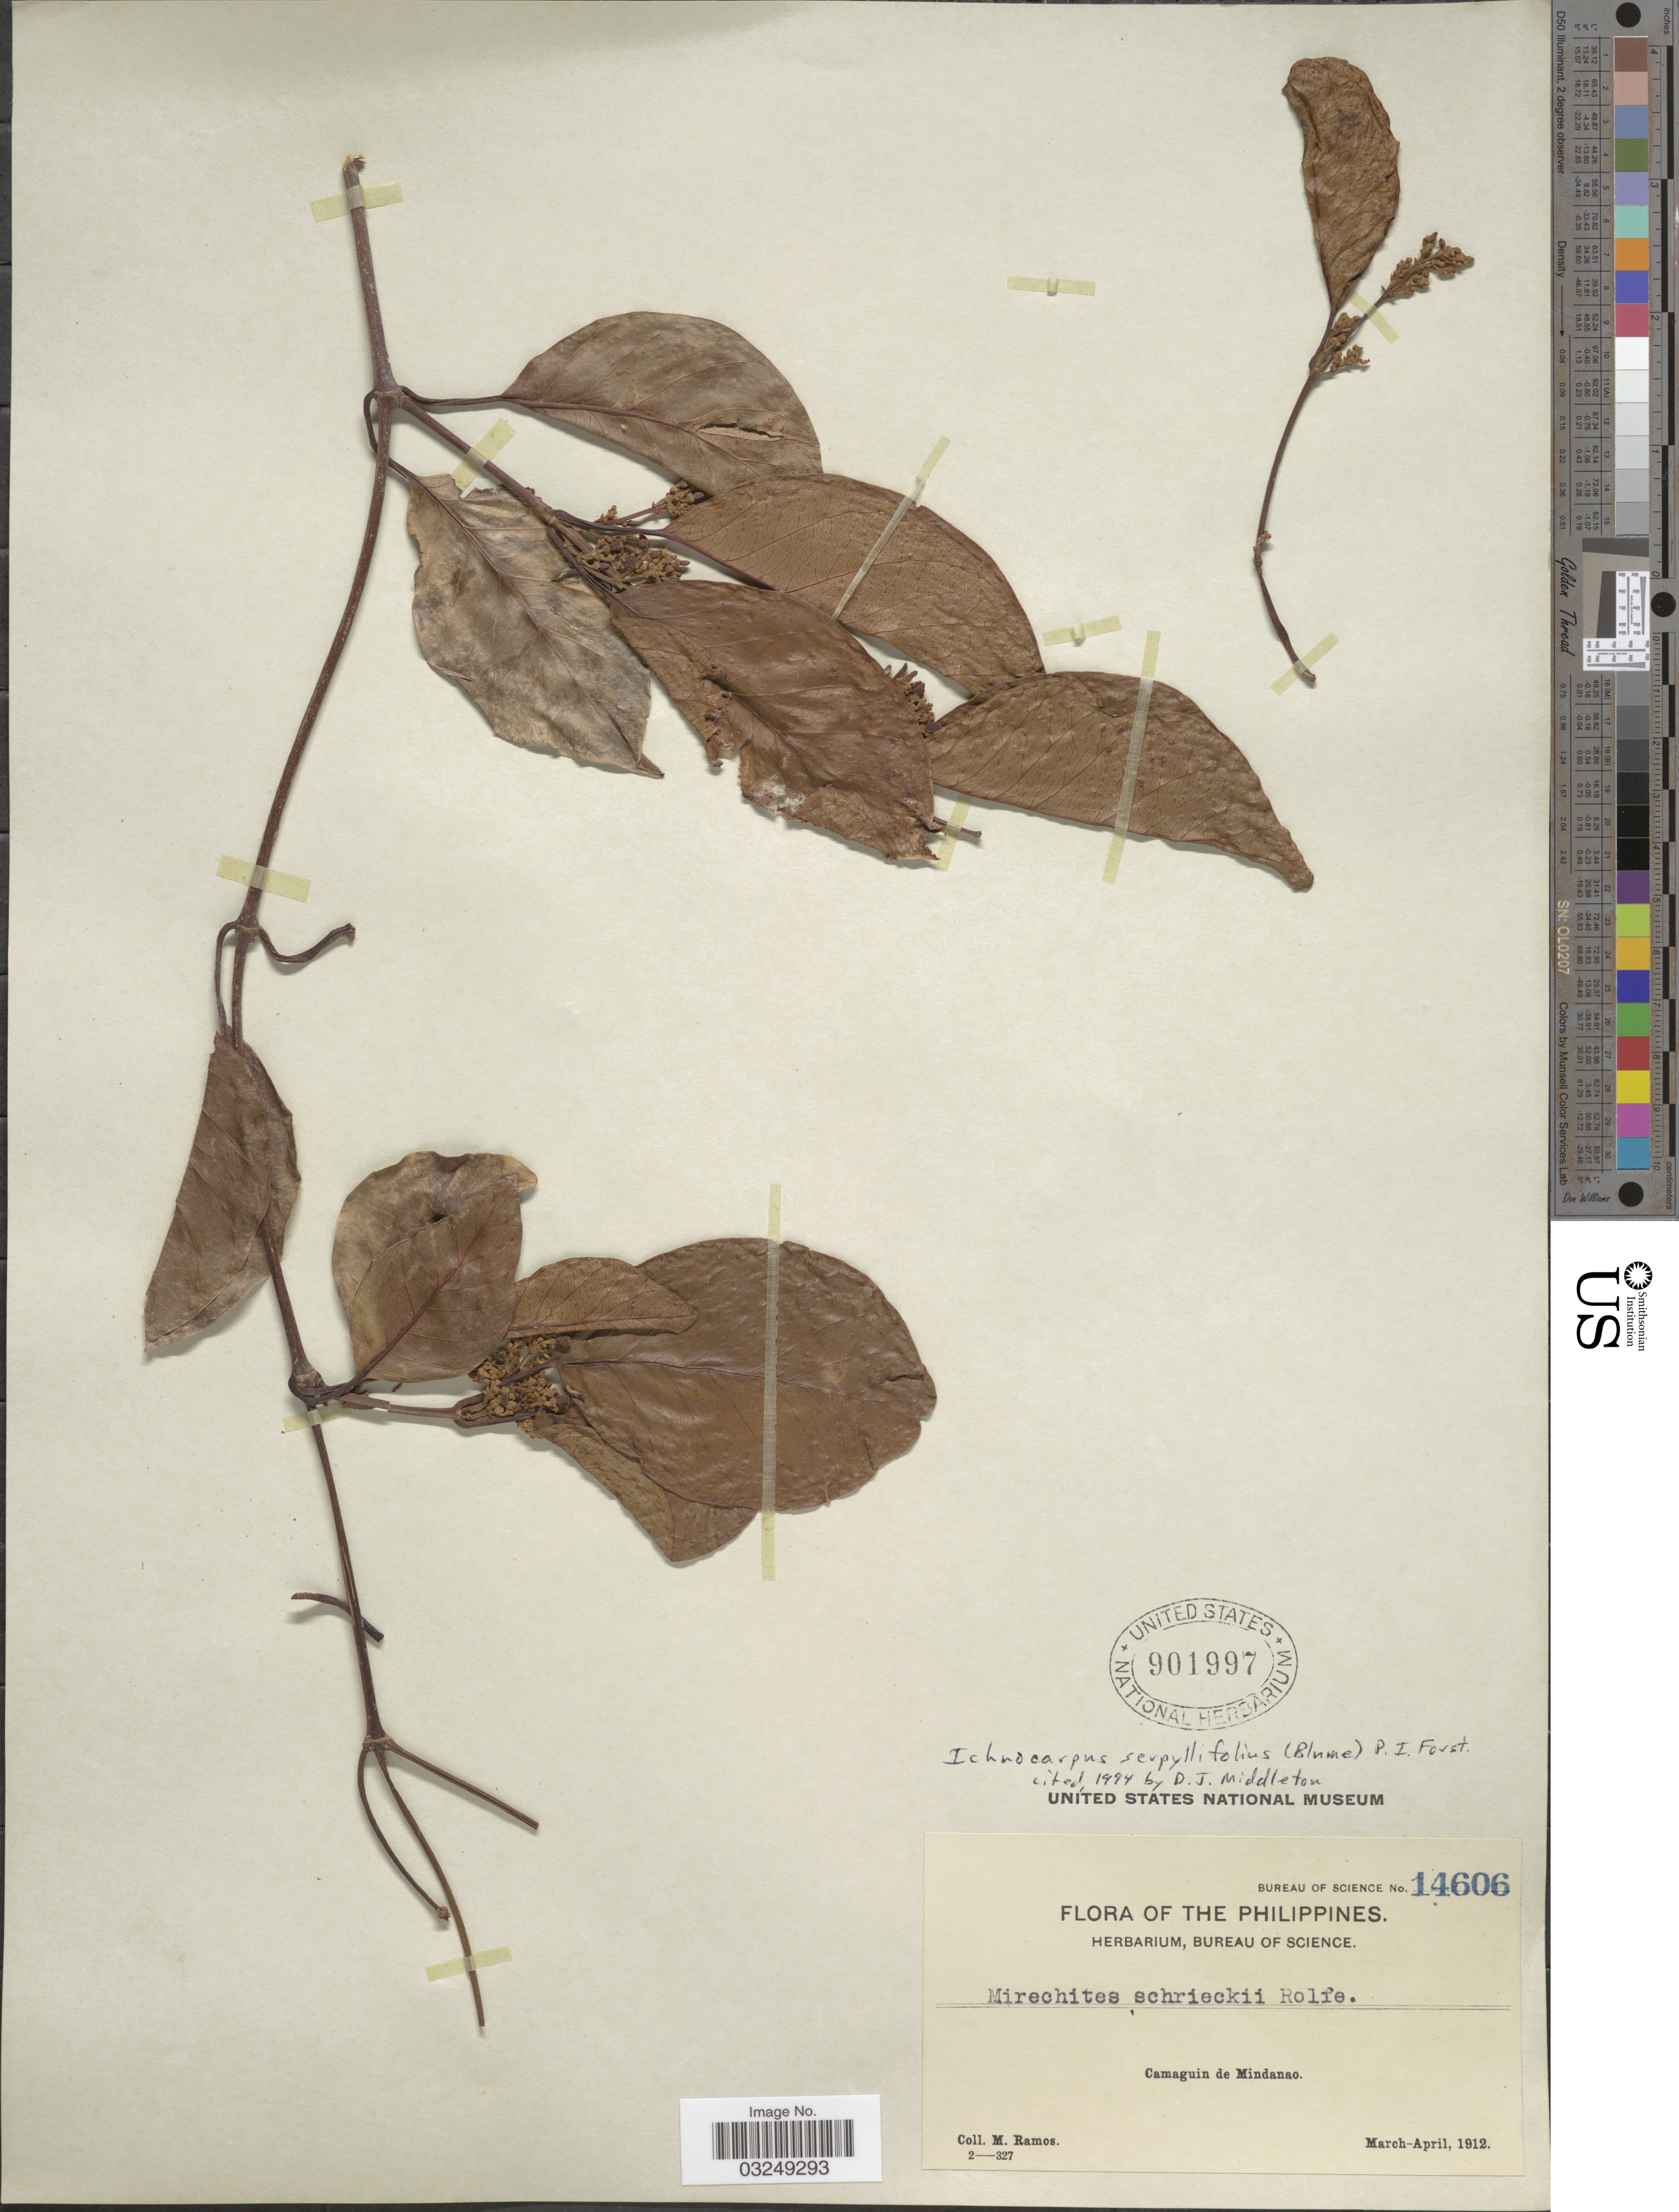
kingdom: Plantae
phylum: Tracheophyta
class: Magnoliopsida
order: Gentianales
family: Apocynaceae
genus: Ichnocarpus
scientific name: Ichnocarpus serpyllifolius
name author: (Blume) P.I. Forst.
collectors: M. Ramos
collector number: Bureau of Science 14606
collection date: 1912-03/1912-04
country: Philippines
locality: Camaguin de Mindanao.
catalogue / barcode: US 901997